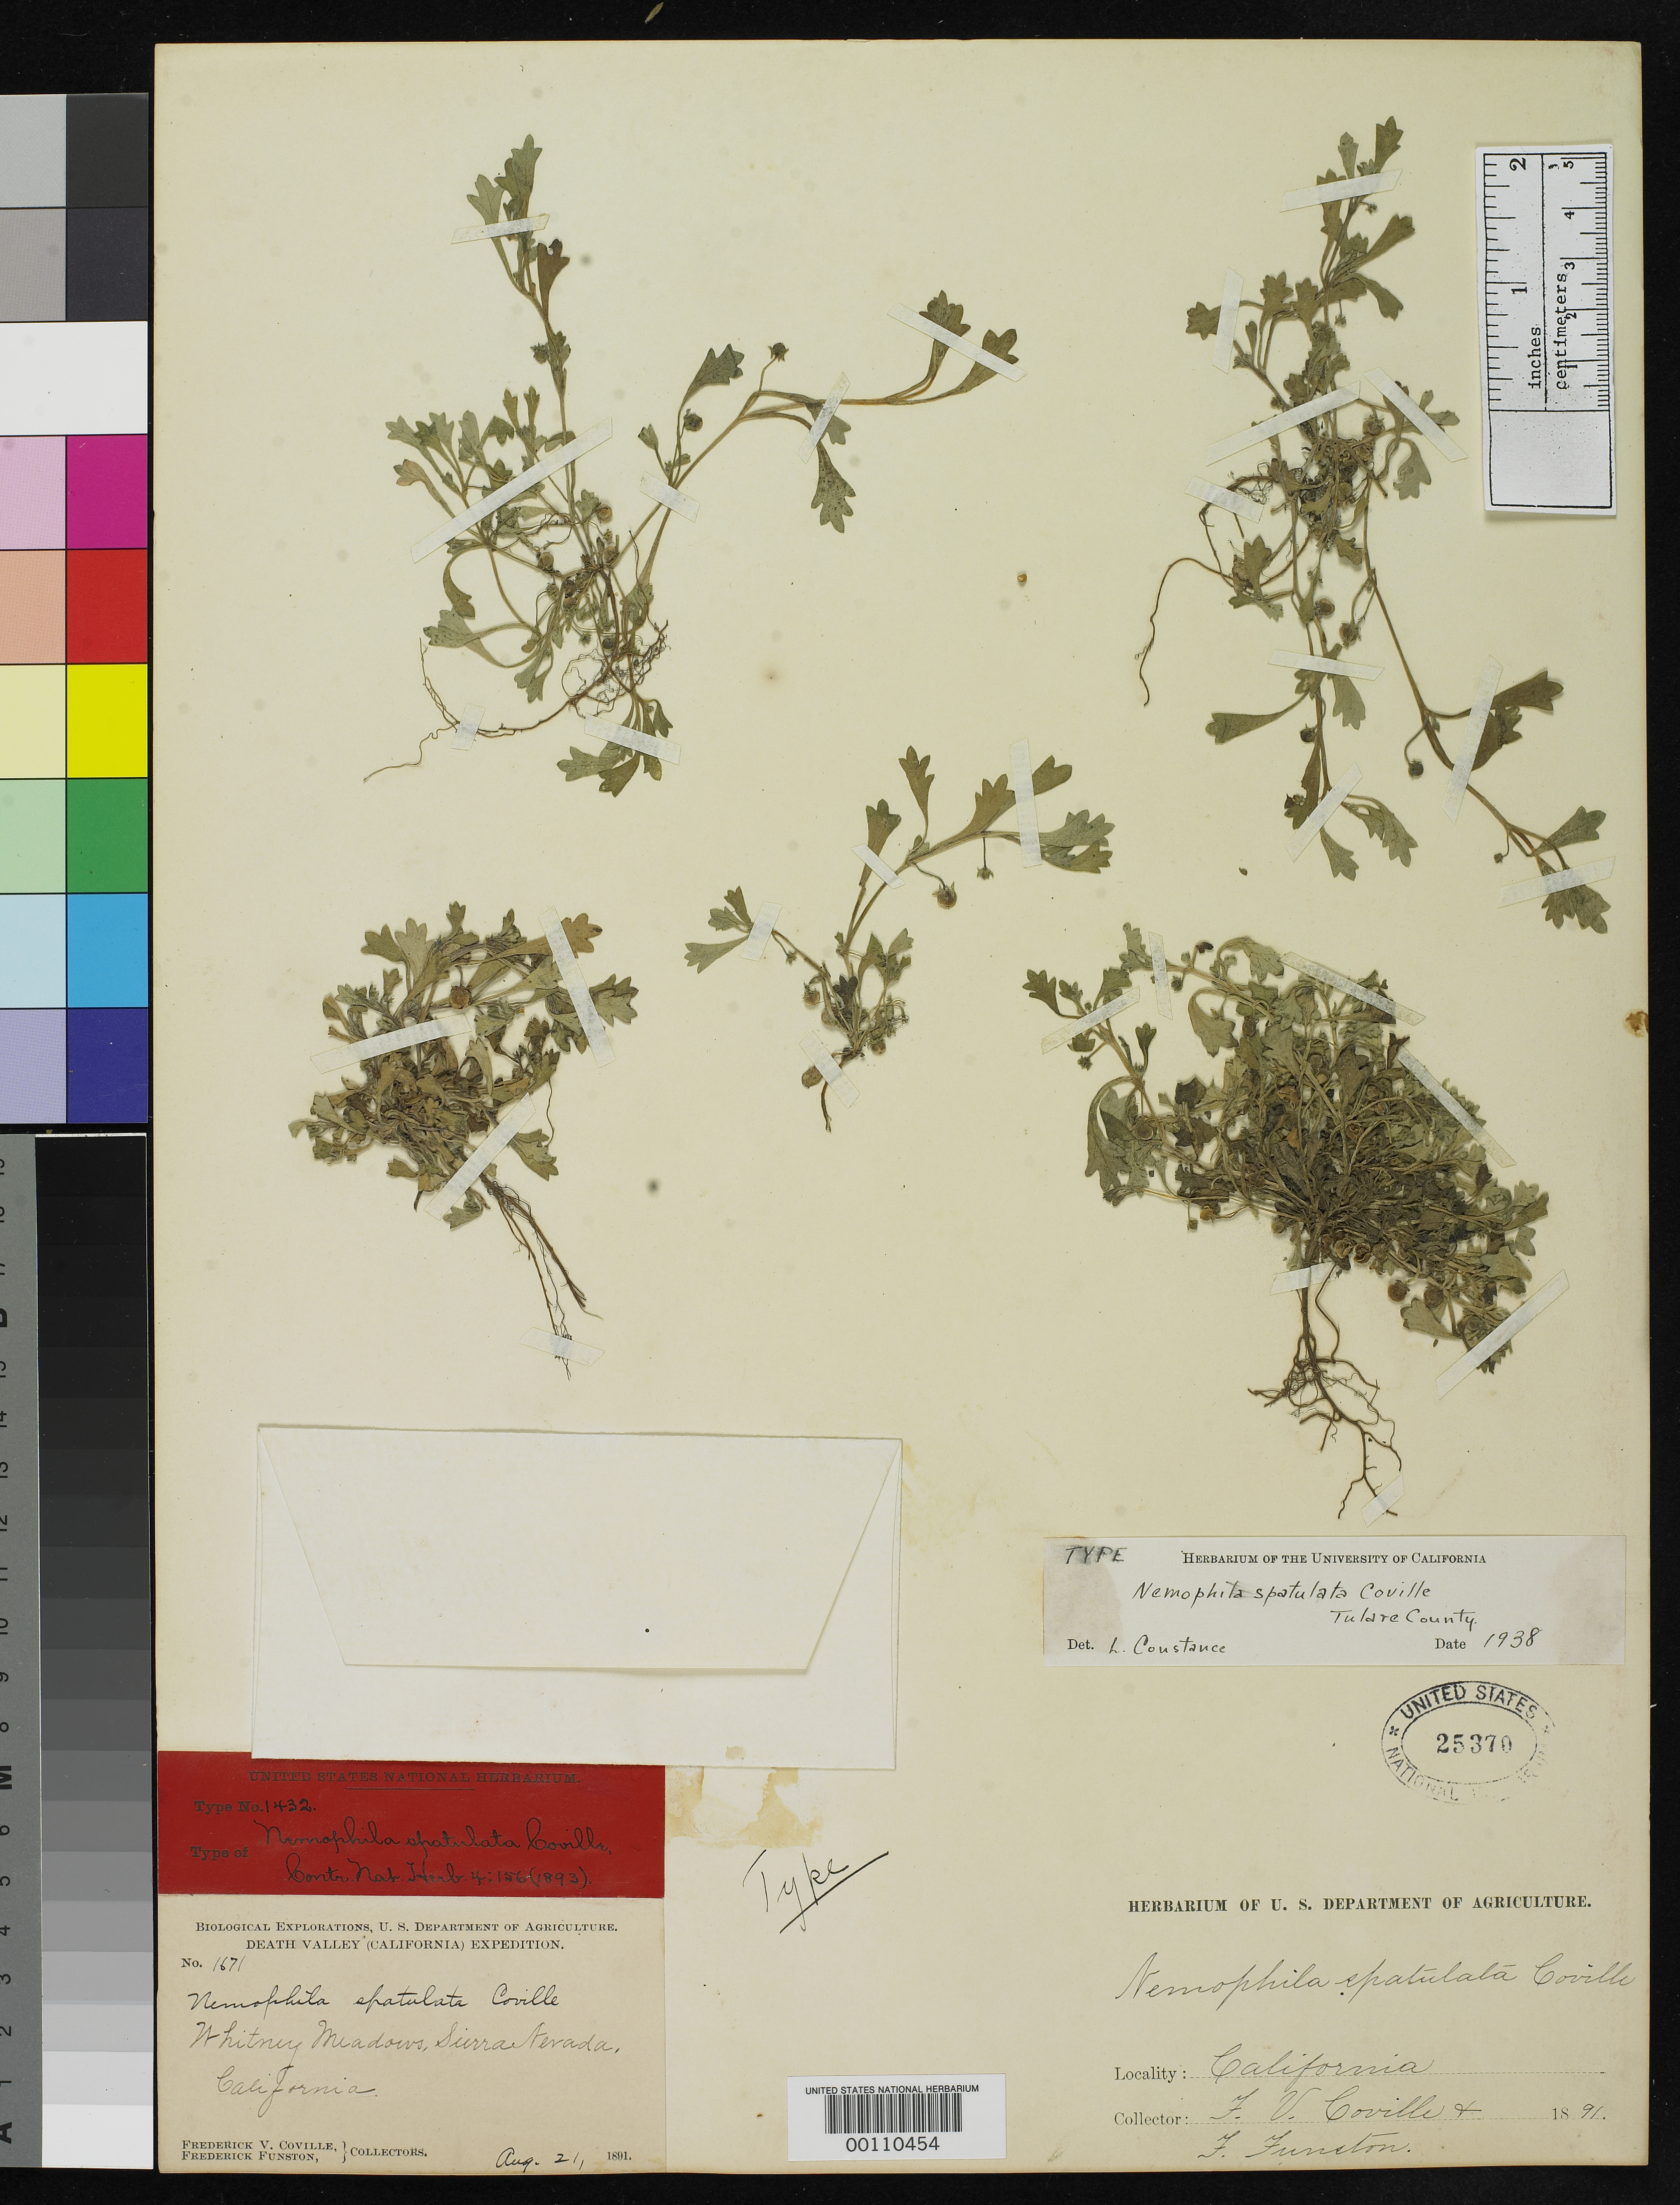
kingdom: Plantae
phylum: Tracheophyta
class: Magnoliopsida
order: Boraginales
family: Hydrophyllaceae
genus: Nemophila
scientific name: Nemophila spatulata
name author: Coville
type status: Holotype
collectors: F. V. Coville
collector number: Death Valley Exped. 1671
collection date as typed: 21 Aug 1891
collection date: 1891-08-21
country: United States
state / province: California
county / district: Tulare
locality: Whitney meadows, Sierra Nevada.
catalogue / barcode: US 25370